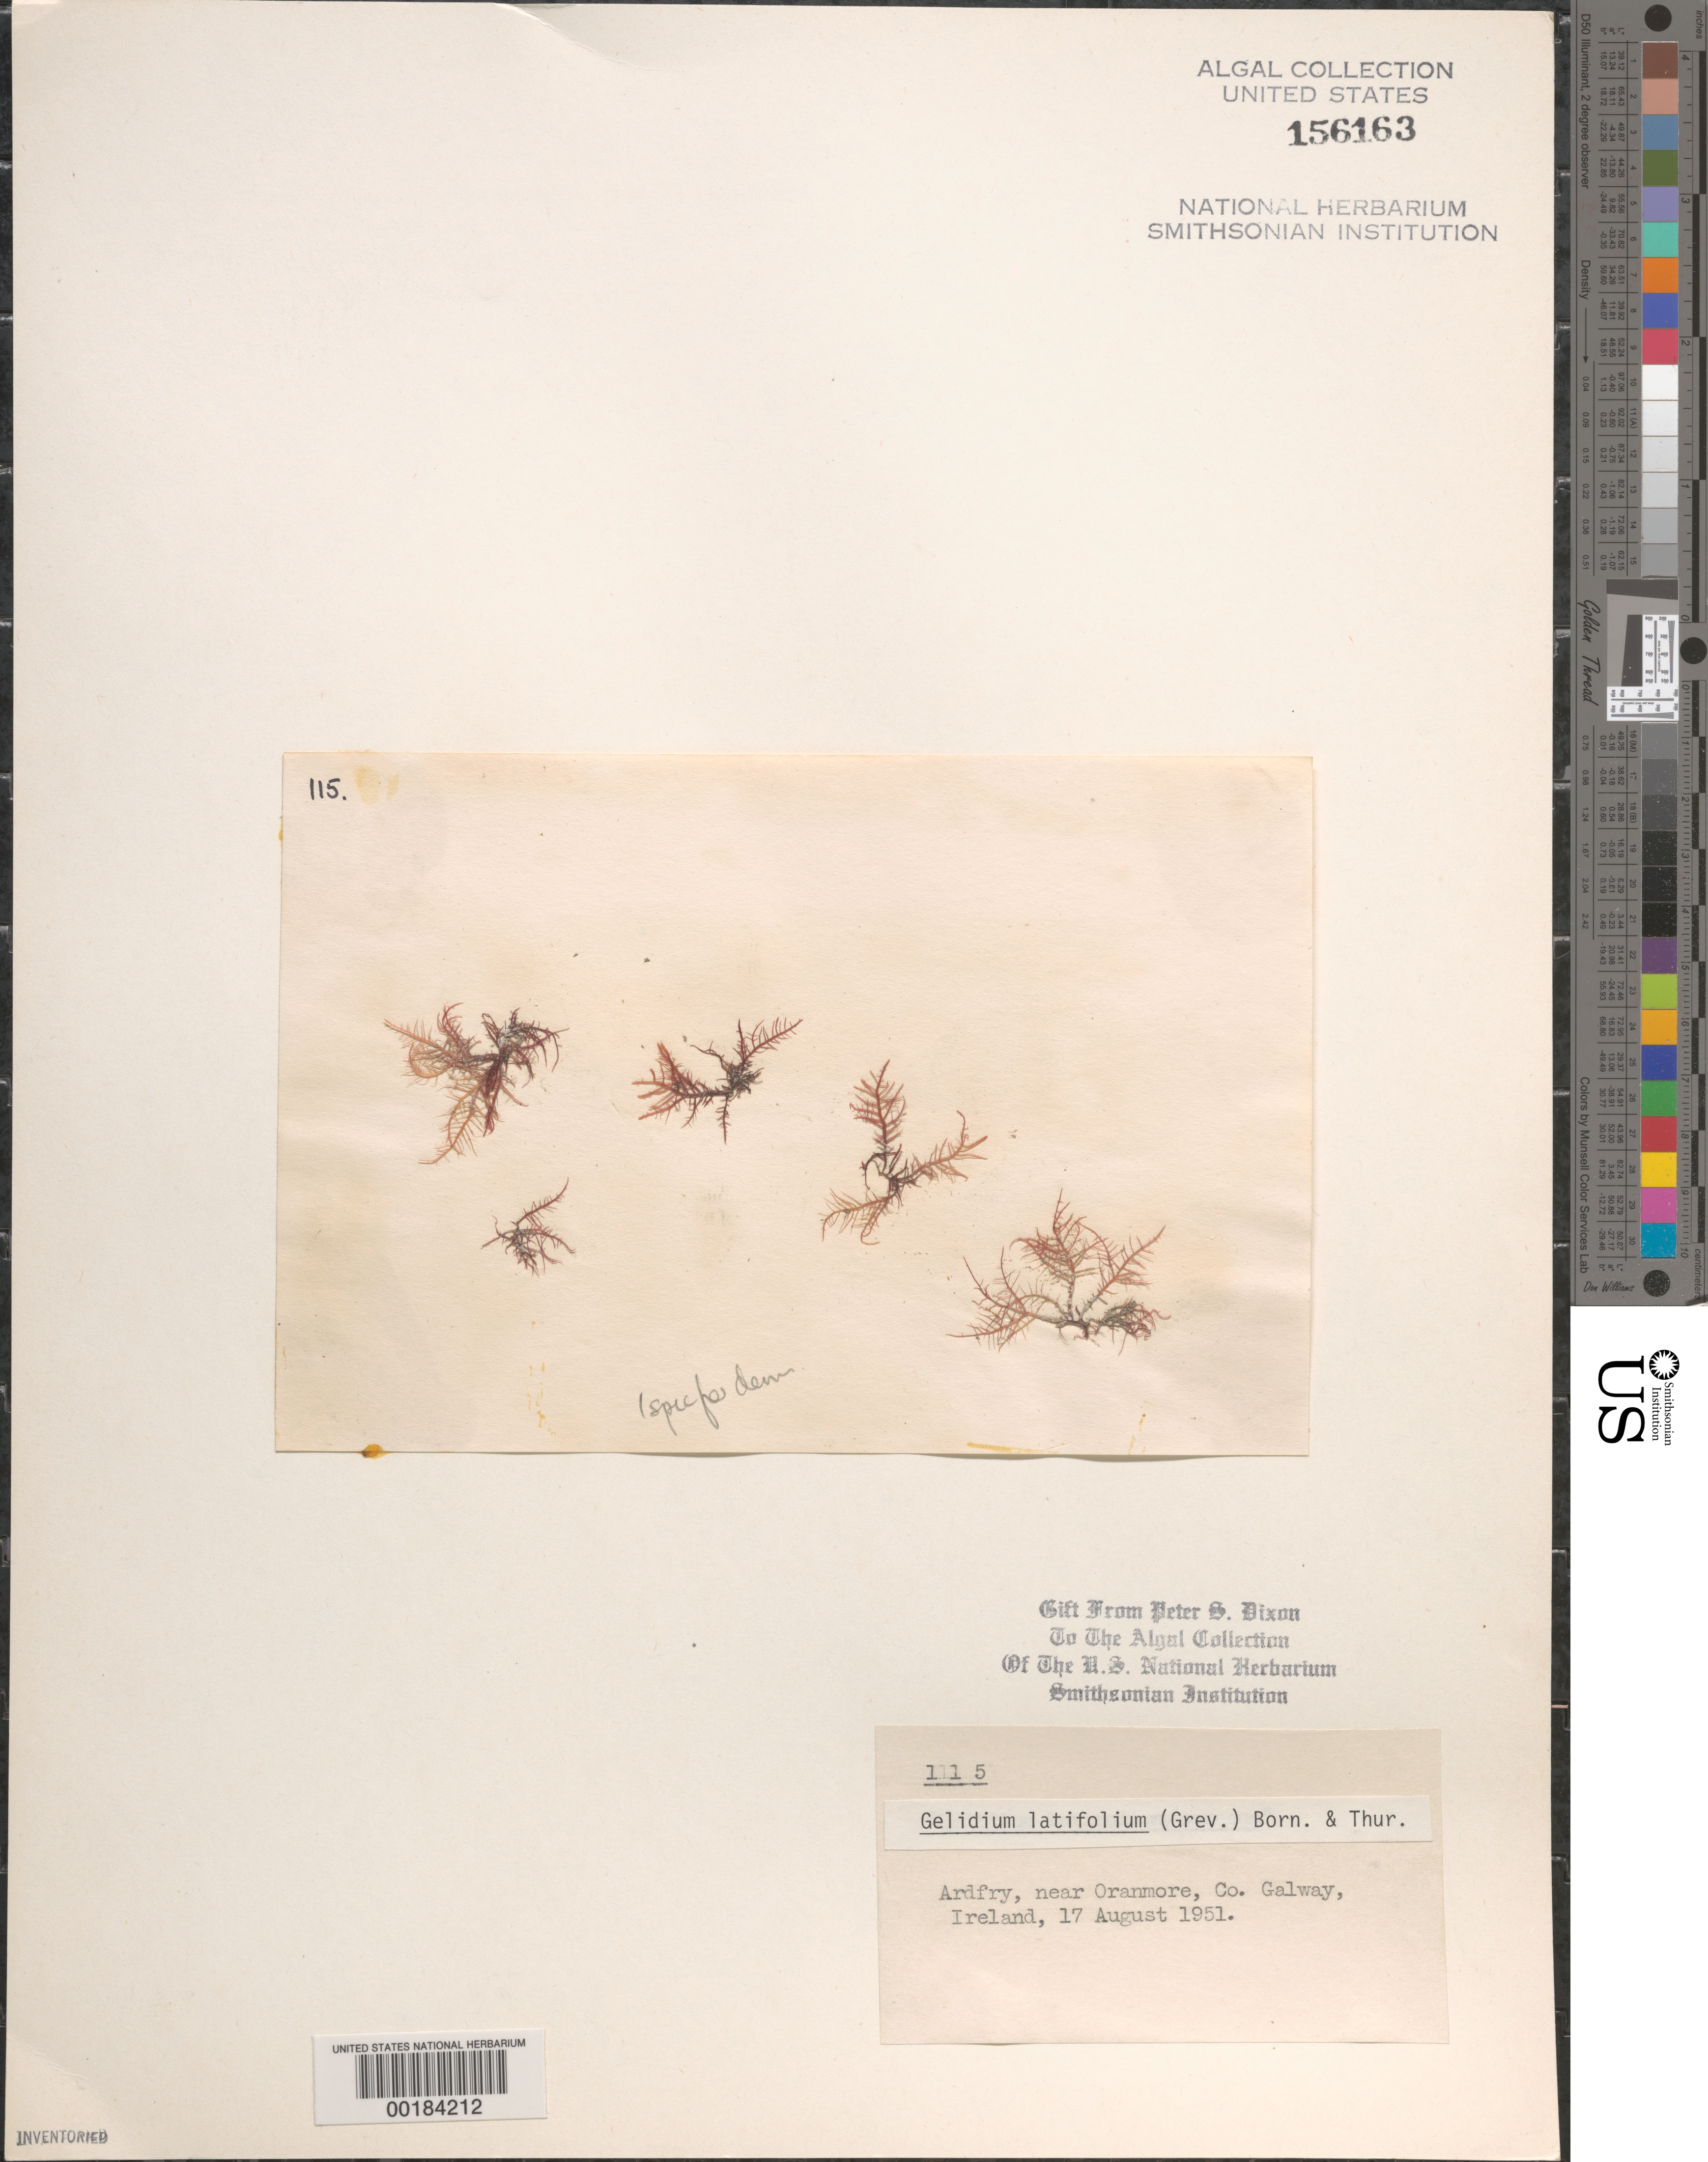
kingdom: Plantae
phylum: Rhodophyta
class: Florideophyceae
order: Gelidiales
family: Gelidiaceae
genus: Gelidium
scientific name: Gelidium spinosum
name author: (S.G. Gmel.) P.C. Silva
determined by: Algae name updating Project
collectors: P. S. Dixon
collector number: PSD 115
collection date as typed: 17 Aug 1951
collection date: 1951-08-17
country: Ireland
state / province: Connaught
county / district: Galway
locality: Ardfry near Oranmore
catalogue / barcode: US 156163